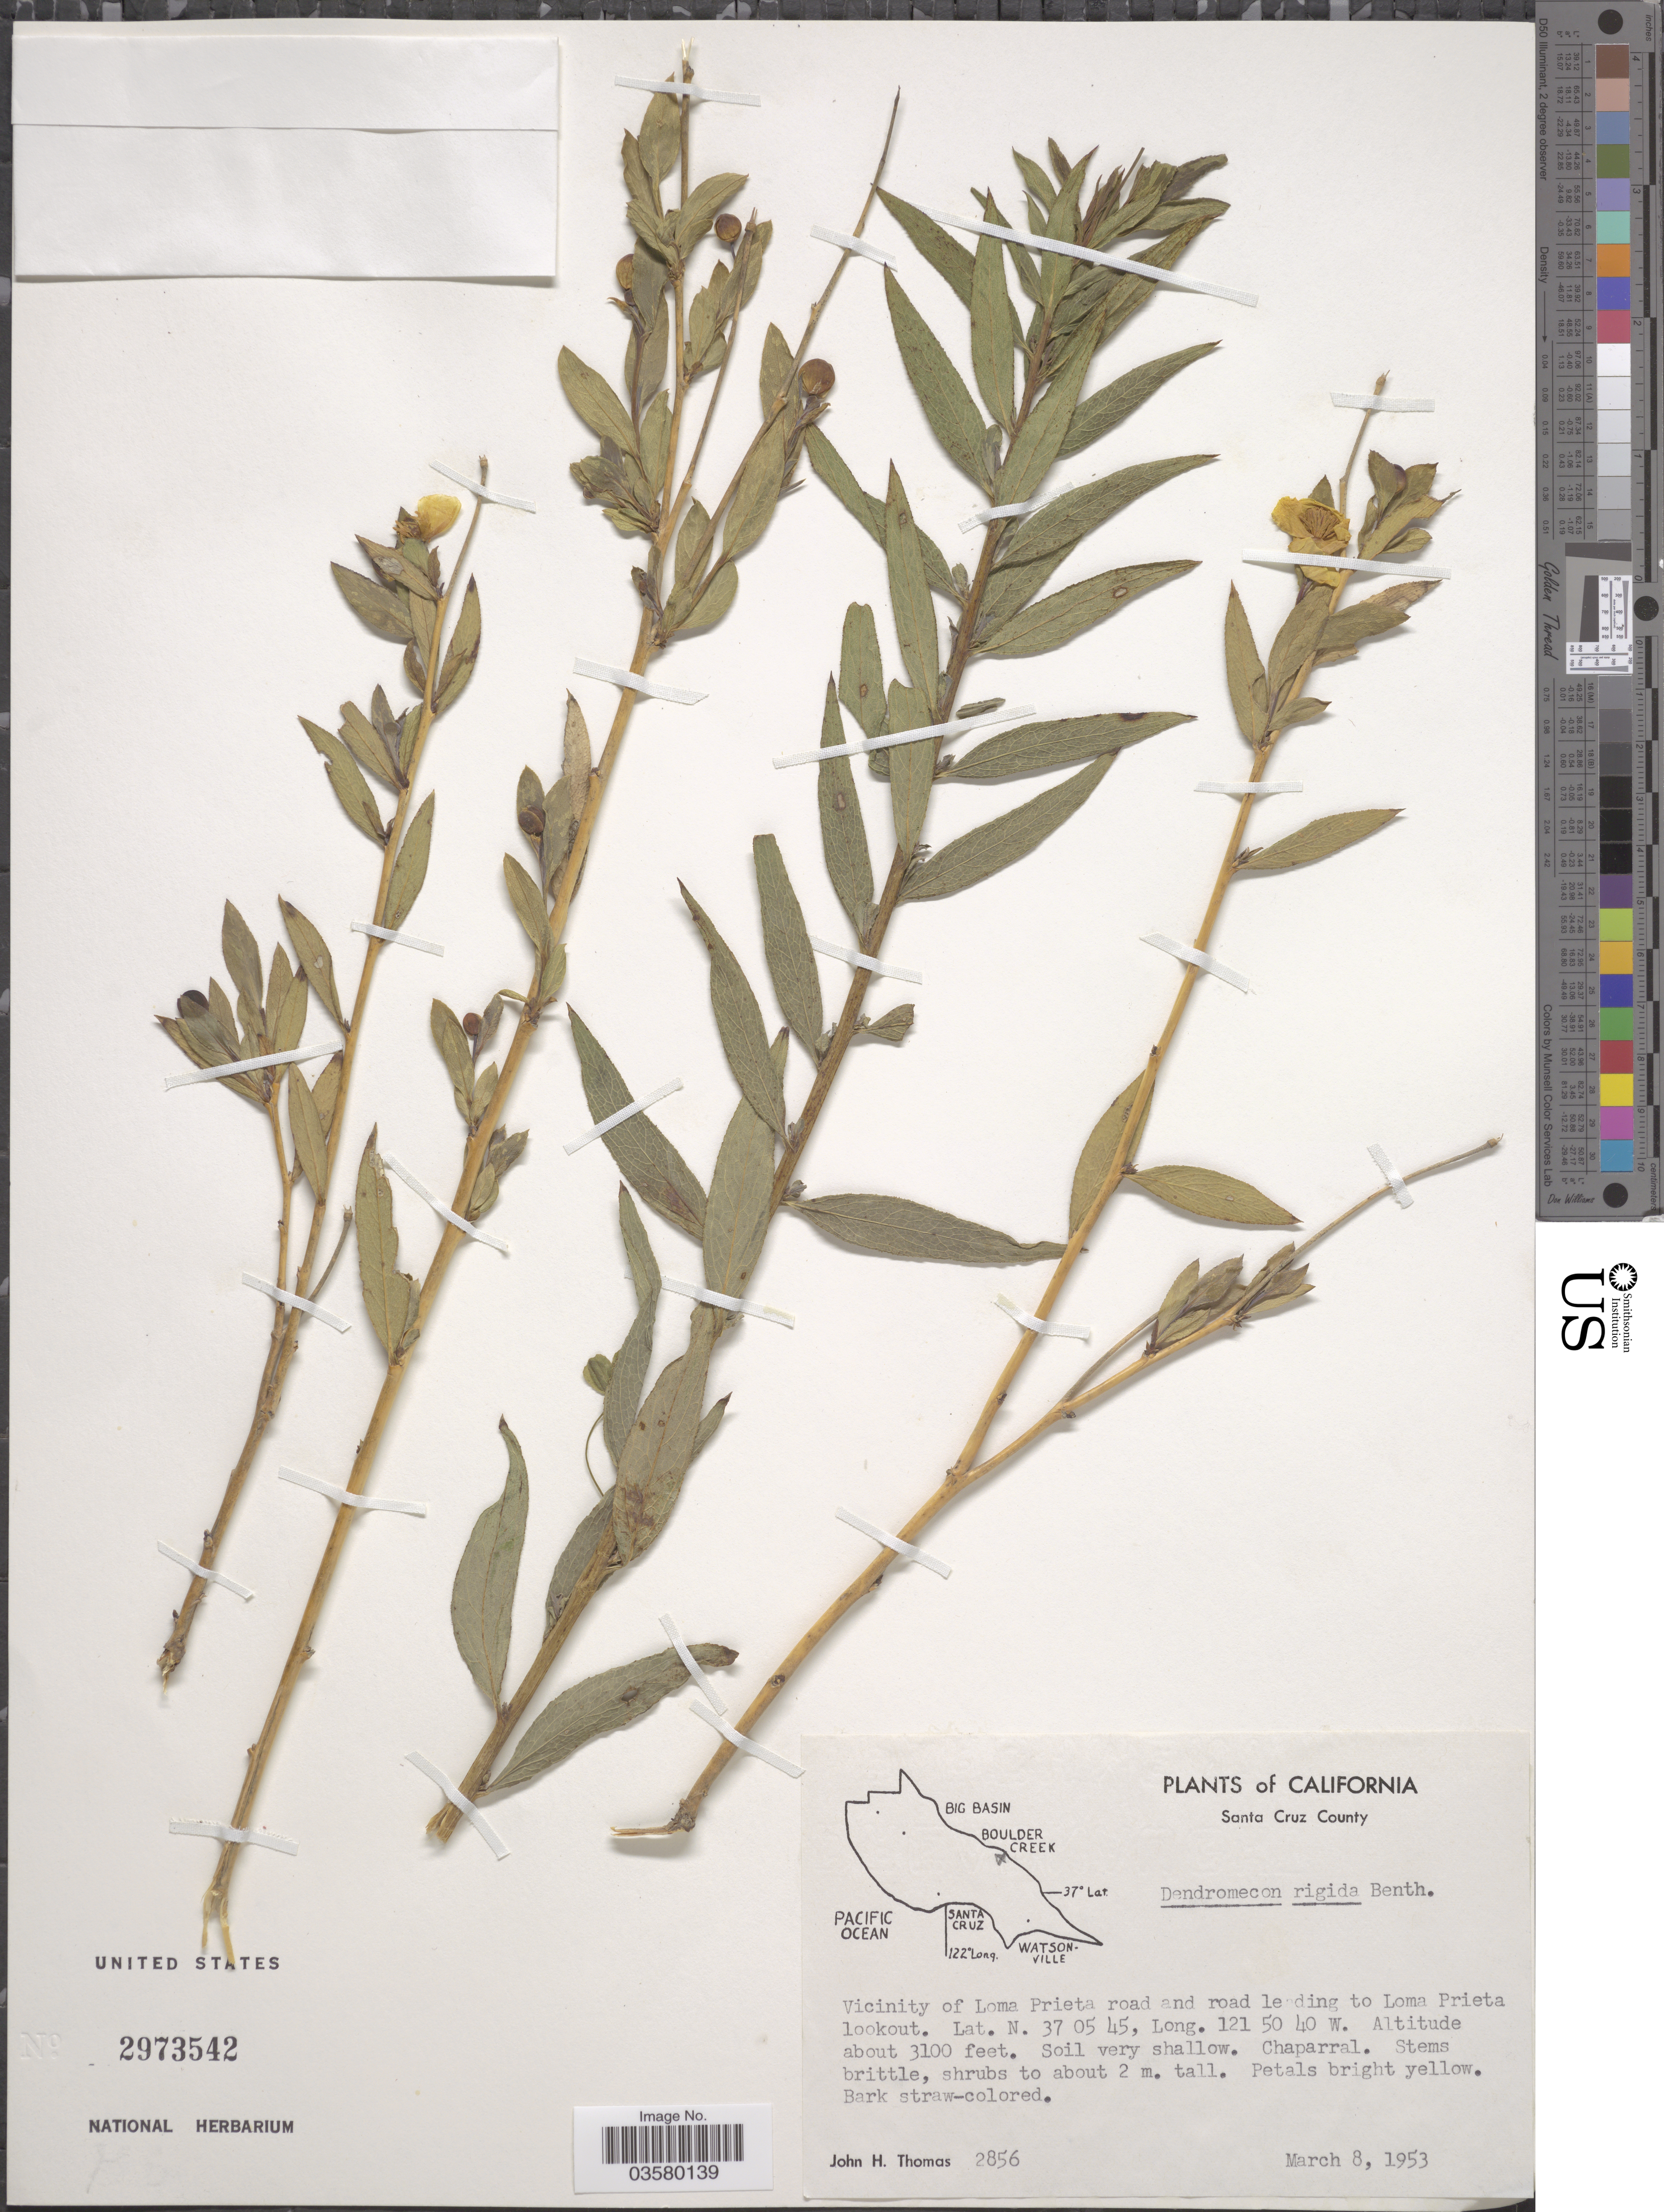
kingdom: Plantae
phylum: Tracheophyta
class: Magnoliopsida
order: Ranunculales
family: Papaveraceae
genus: Dendromecon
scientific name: Dendromecon rigida subsp. rigida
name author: Benth.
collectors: J. H. Thomas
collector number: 2856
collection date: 1953-03-08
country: United States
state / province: California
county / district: Santa Cruz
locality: Santa Cruz County. Vicinity of Loma Prieta road and road leading to Loma Prieta lookout.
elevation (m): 945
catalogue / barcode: US 2973542